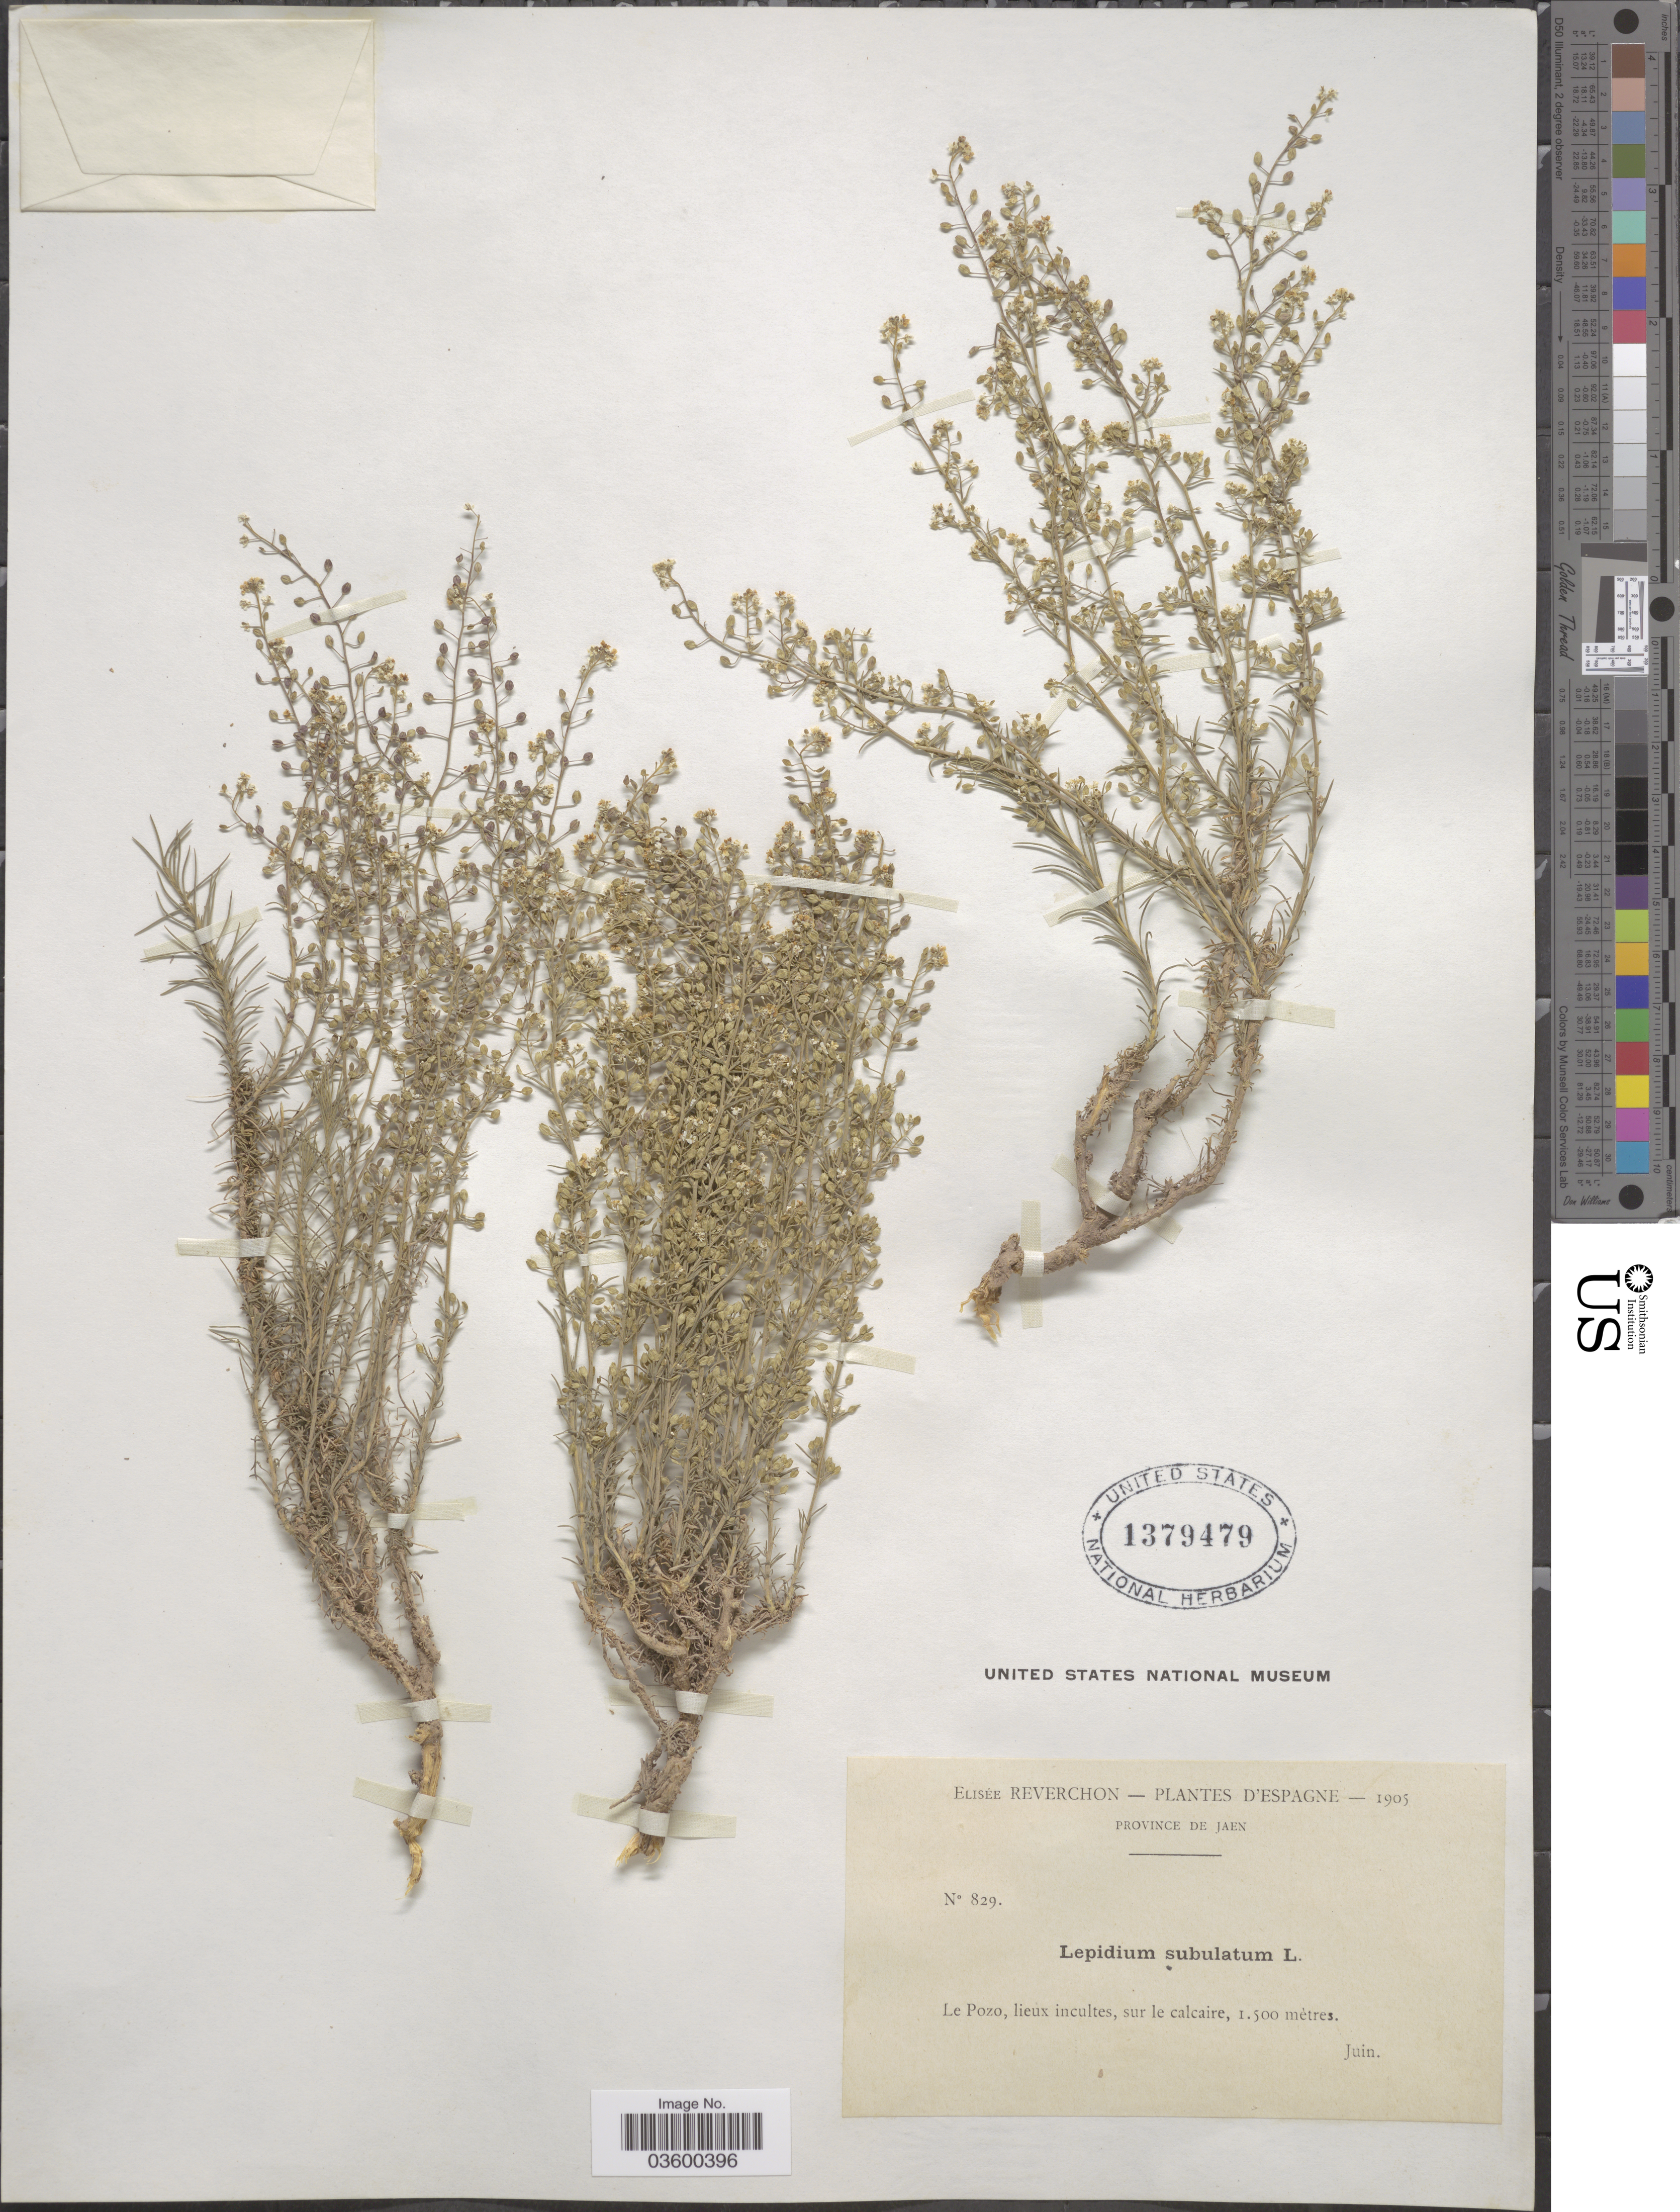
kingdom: Plantae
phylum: Tracheophyta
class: Magnoliopsida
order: Brassicales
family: Brassicaceae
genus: Lepidium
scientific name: Lepidium subulatum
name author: L.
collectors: E. Reverchon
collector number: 829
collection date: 1905-06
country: Spain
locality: D'espagne. Province de Jaen. Le Pozo, lieux incultes, sur le calcaire.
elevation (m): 1500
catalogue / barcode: US 1379479